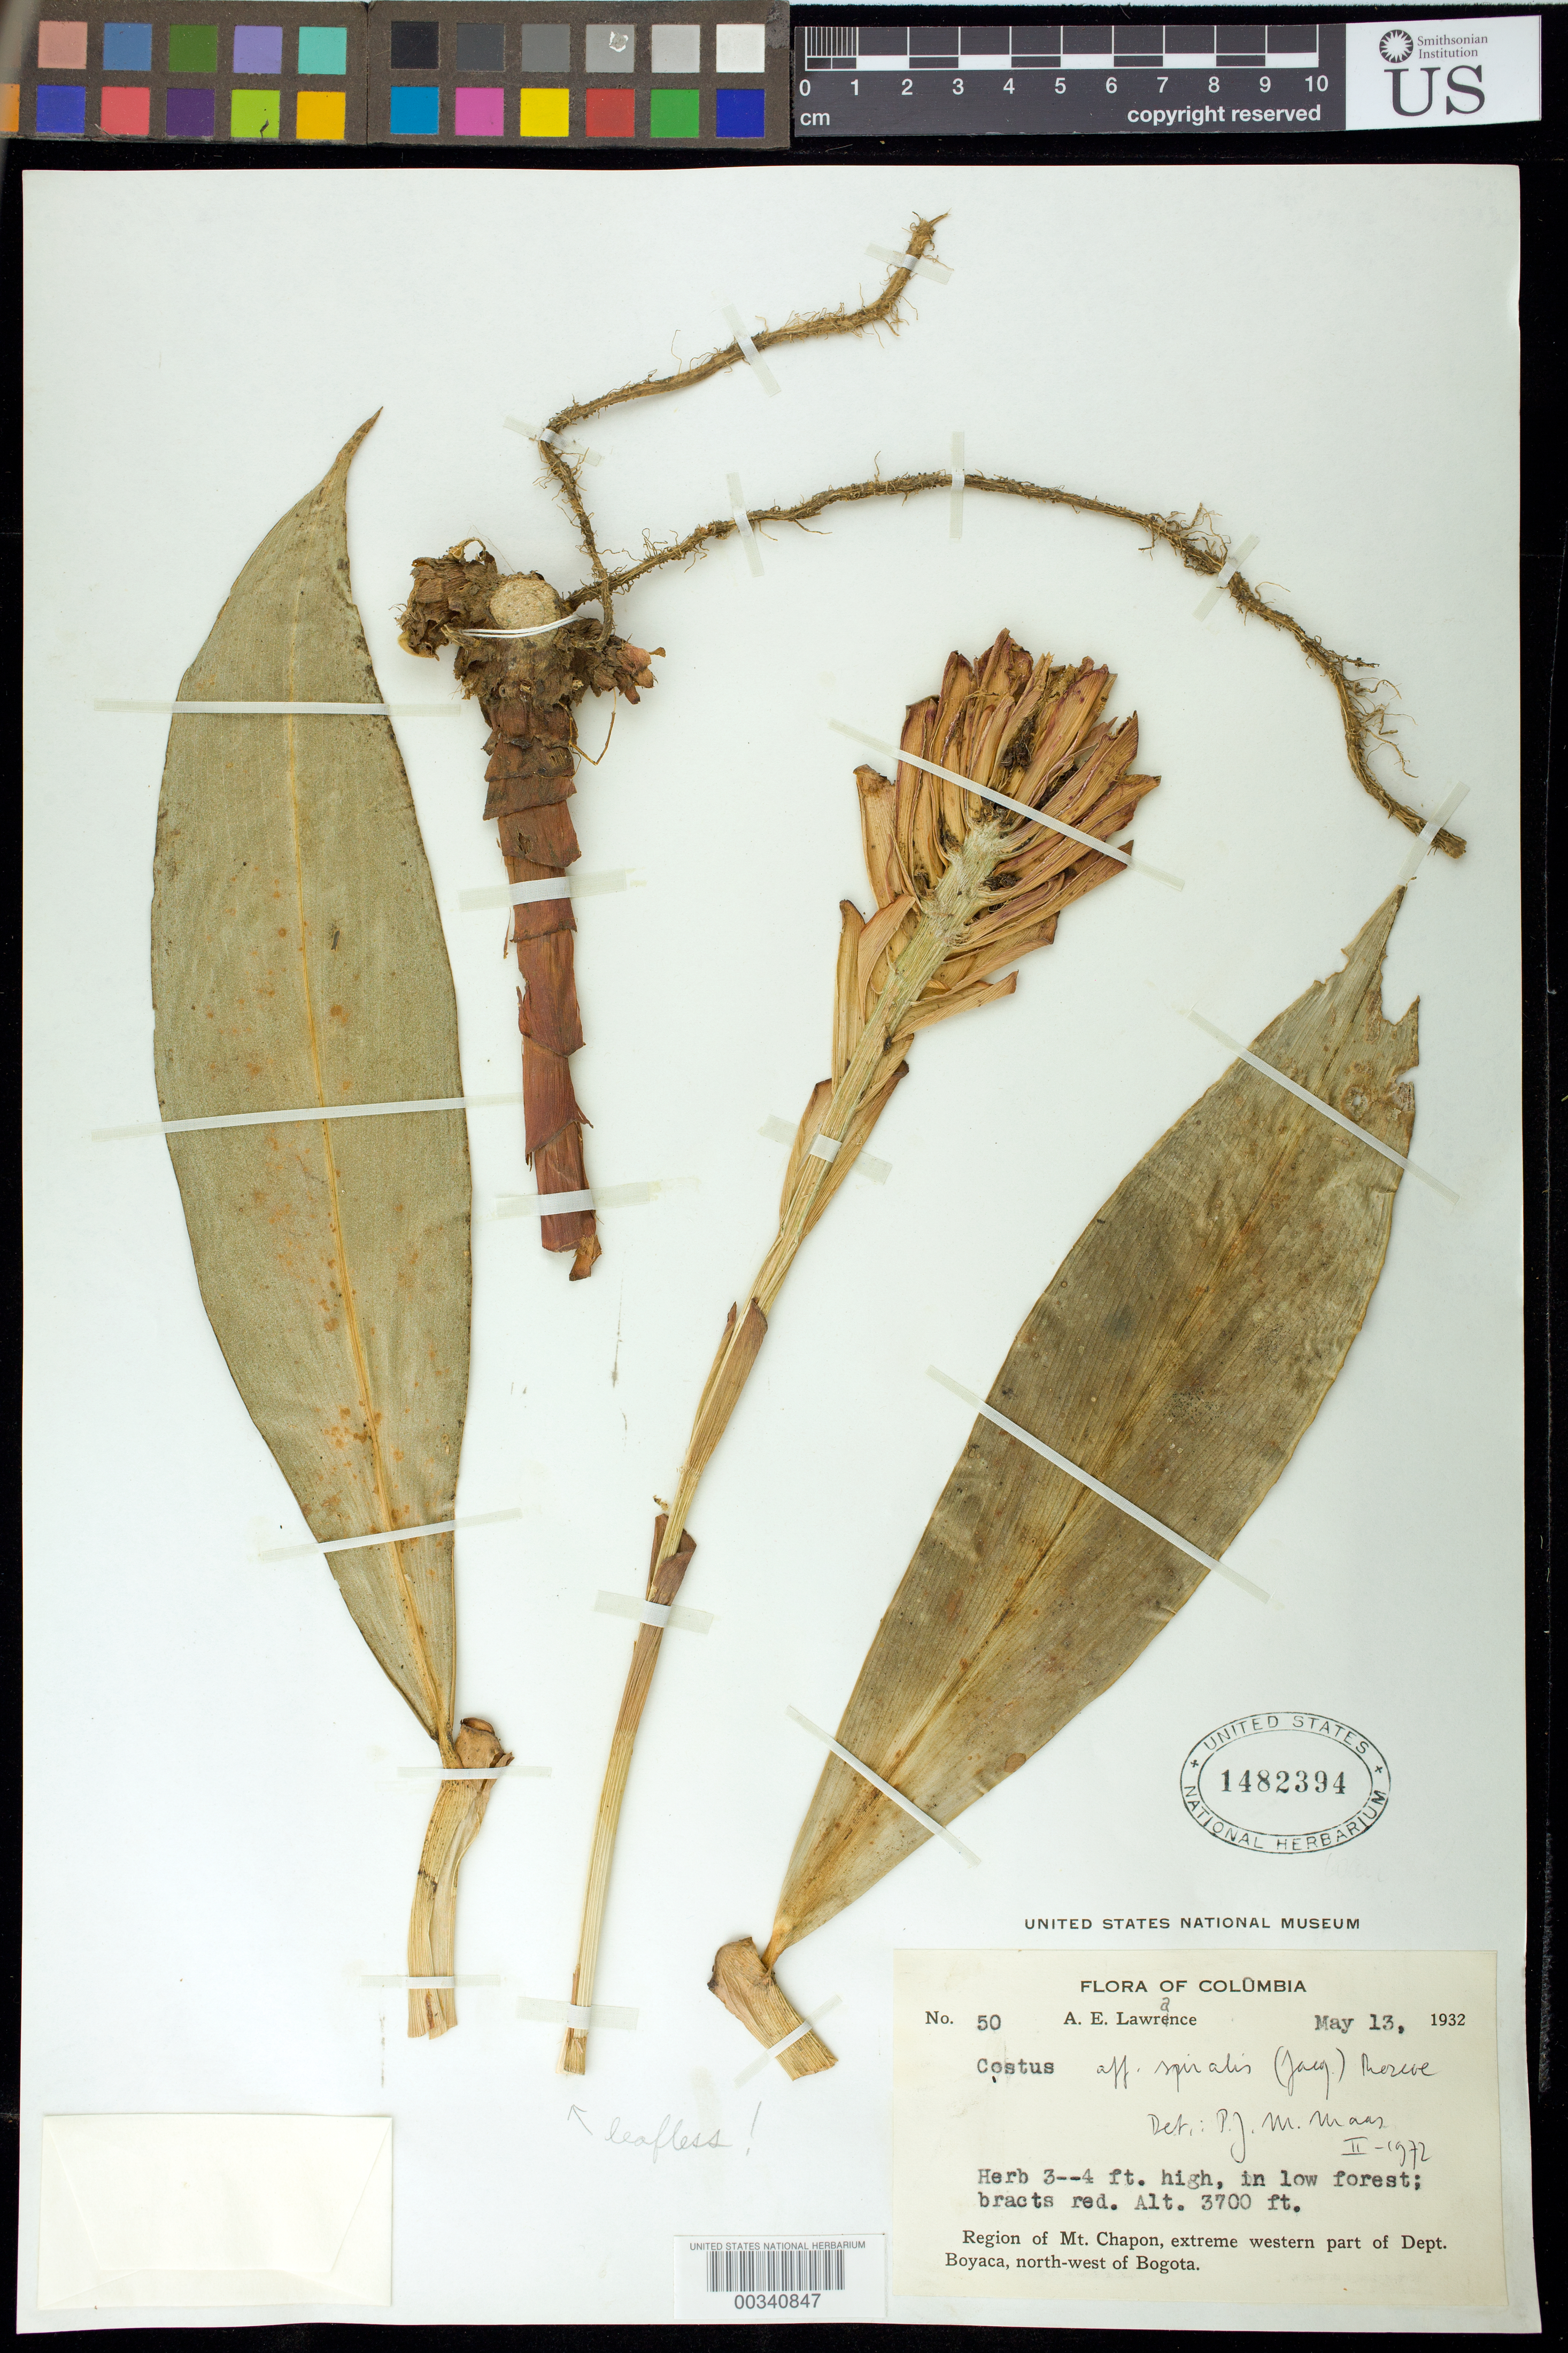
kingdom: Plantae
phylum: Tracheophyta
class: Liliopsida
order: Zingiberales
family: Costaceae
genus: Costus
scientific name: Costus spiralis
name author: (Jacq.) Roscoe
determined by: Maas, Paul J. M.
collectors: A. Lawrance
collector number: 50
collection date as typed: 13 May 1932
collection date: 1932-05-13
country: Colombia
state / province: Boyacá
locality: Region of Mt. Chapon, extreme western part of Dept. Boyacá, NW of Bogota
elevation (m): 1128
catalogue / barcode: US 1482394